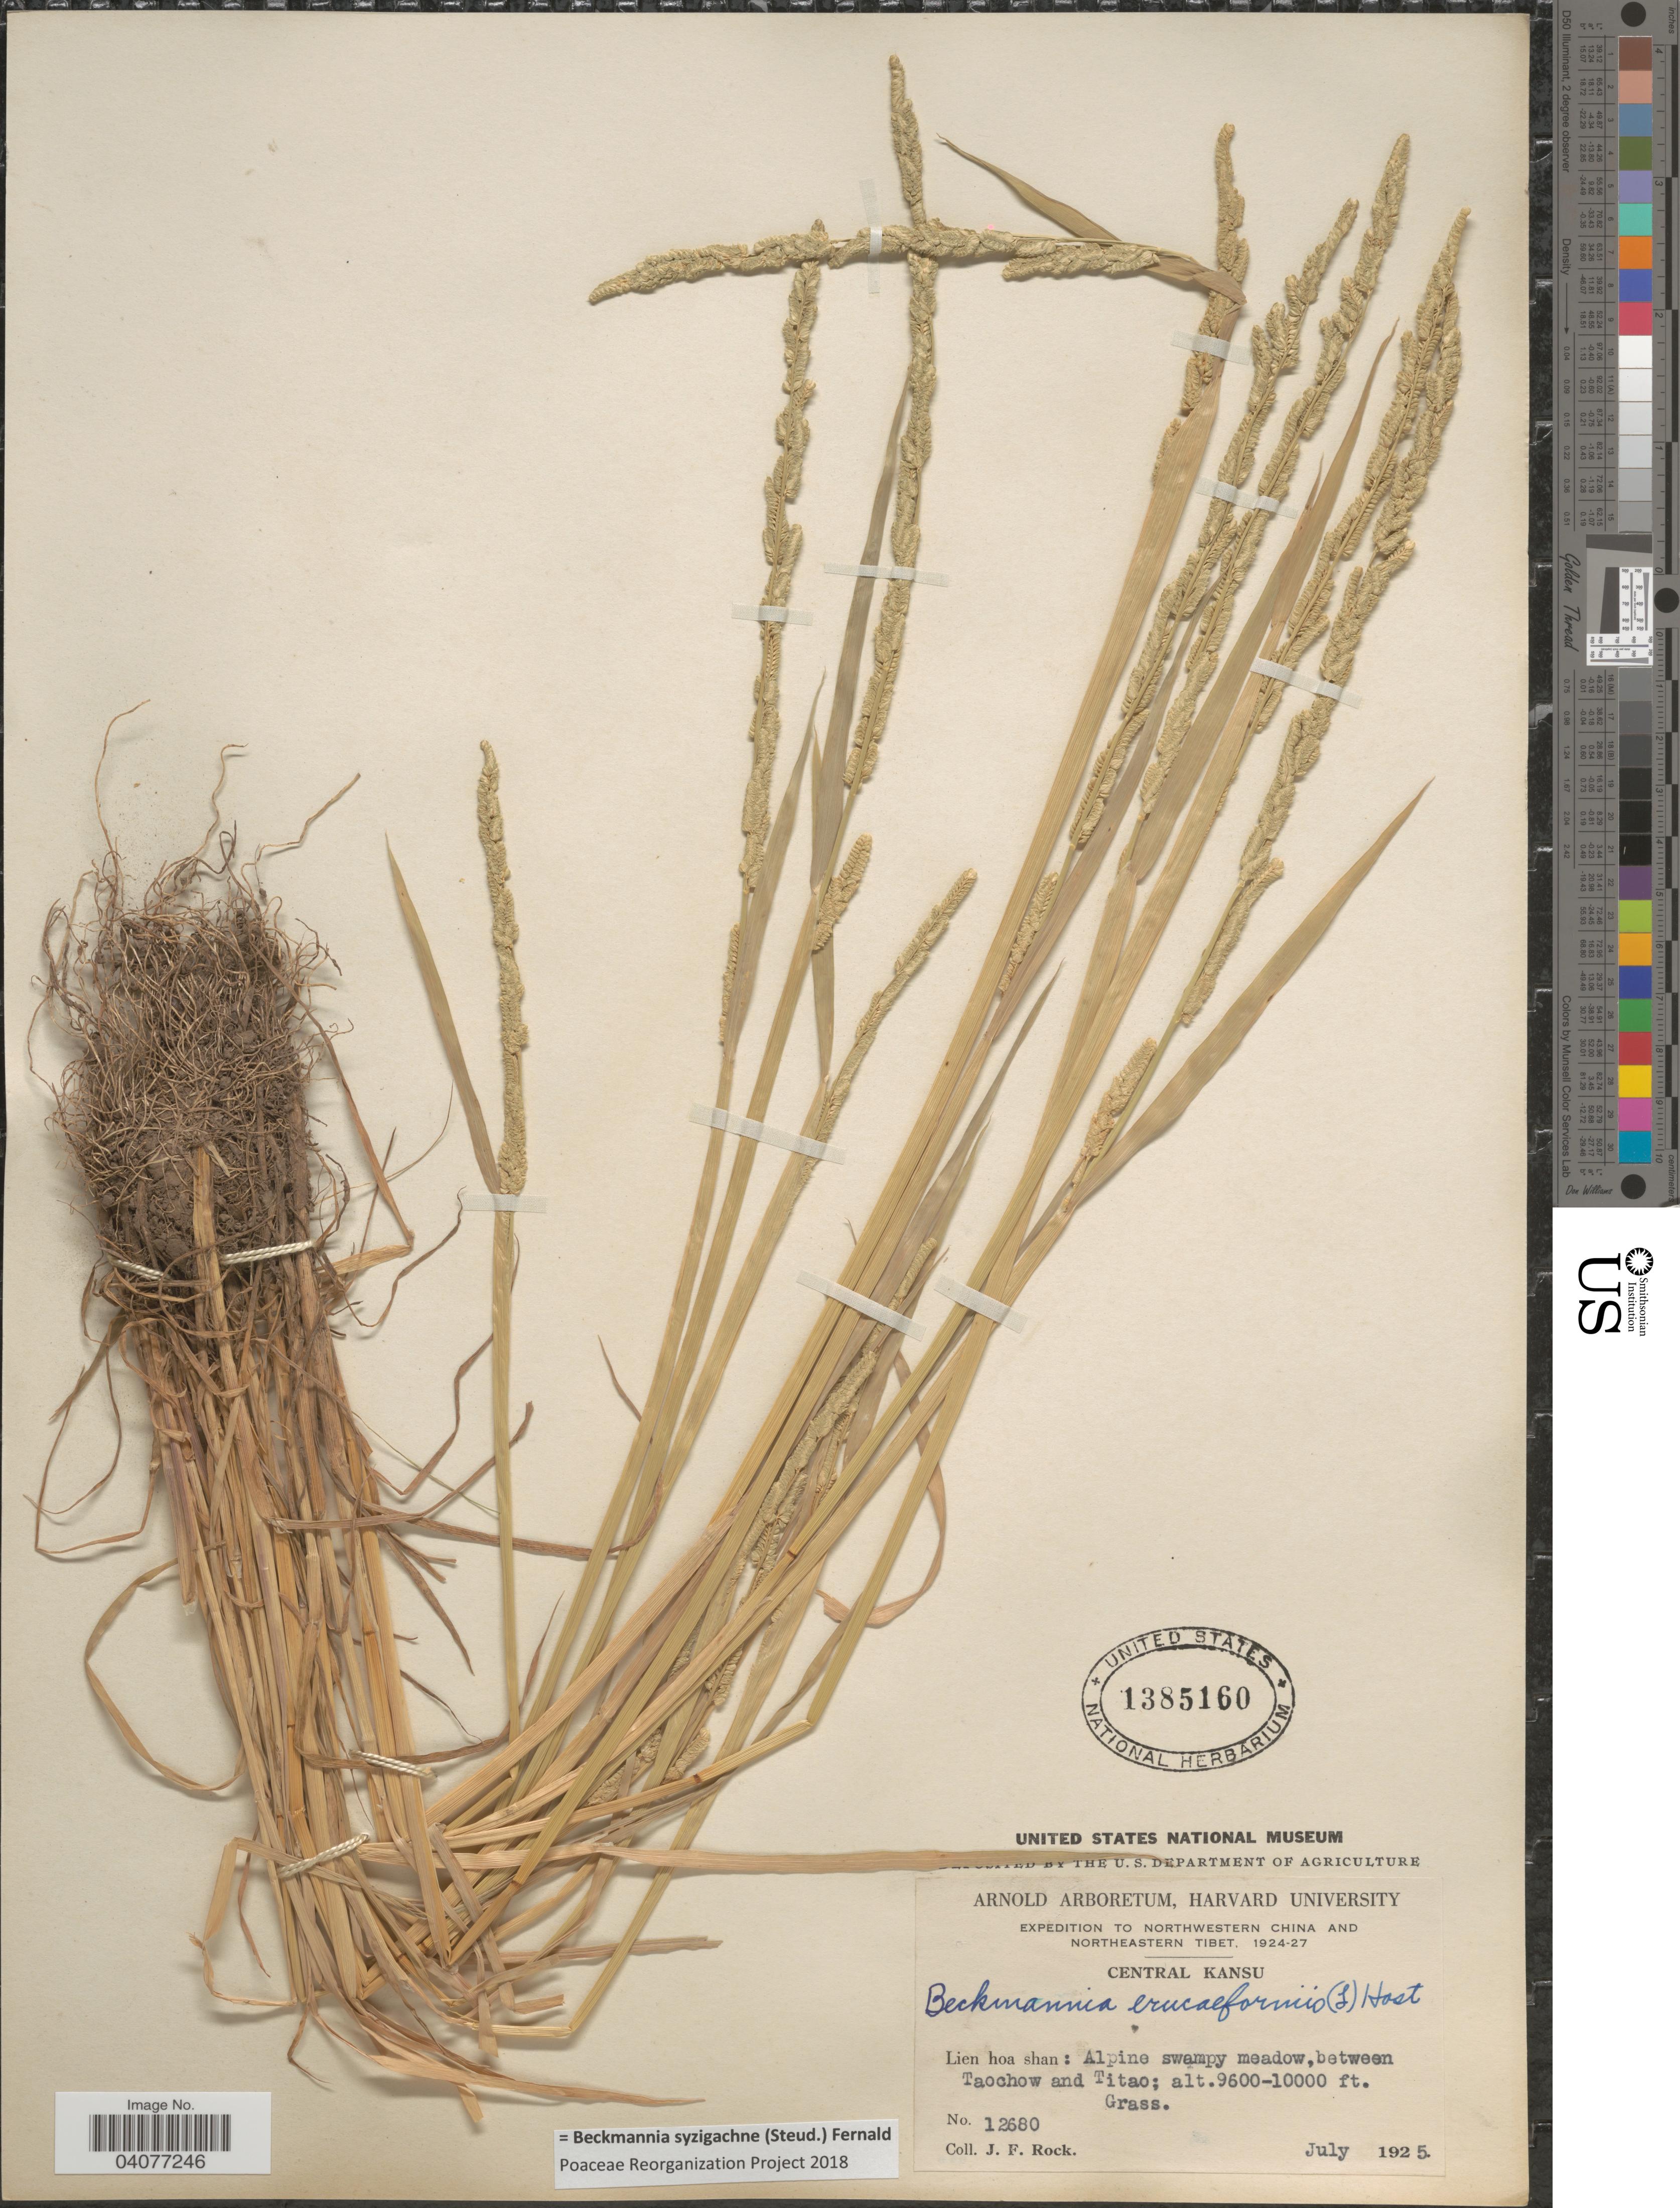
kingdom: Plantae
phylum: Tracheophyta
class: Liliopsida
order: Poales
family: Poaceae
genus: Beckmannia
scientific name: Beckmannia syzigachne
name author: (Steud.) Fernald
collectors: J. Rock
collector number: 12680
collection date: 1925-07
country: China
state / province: Gansu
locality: Expedition to Northwestern China. Central Kansu. Lien hoa shan: Alpine swampy meadow, between Taochow and Titao.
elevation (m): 2926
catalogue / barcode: US 1385160